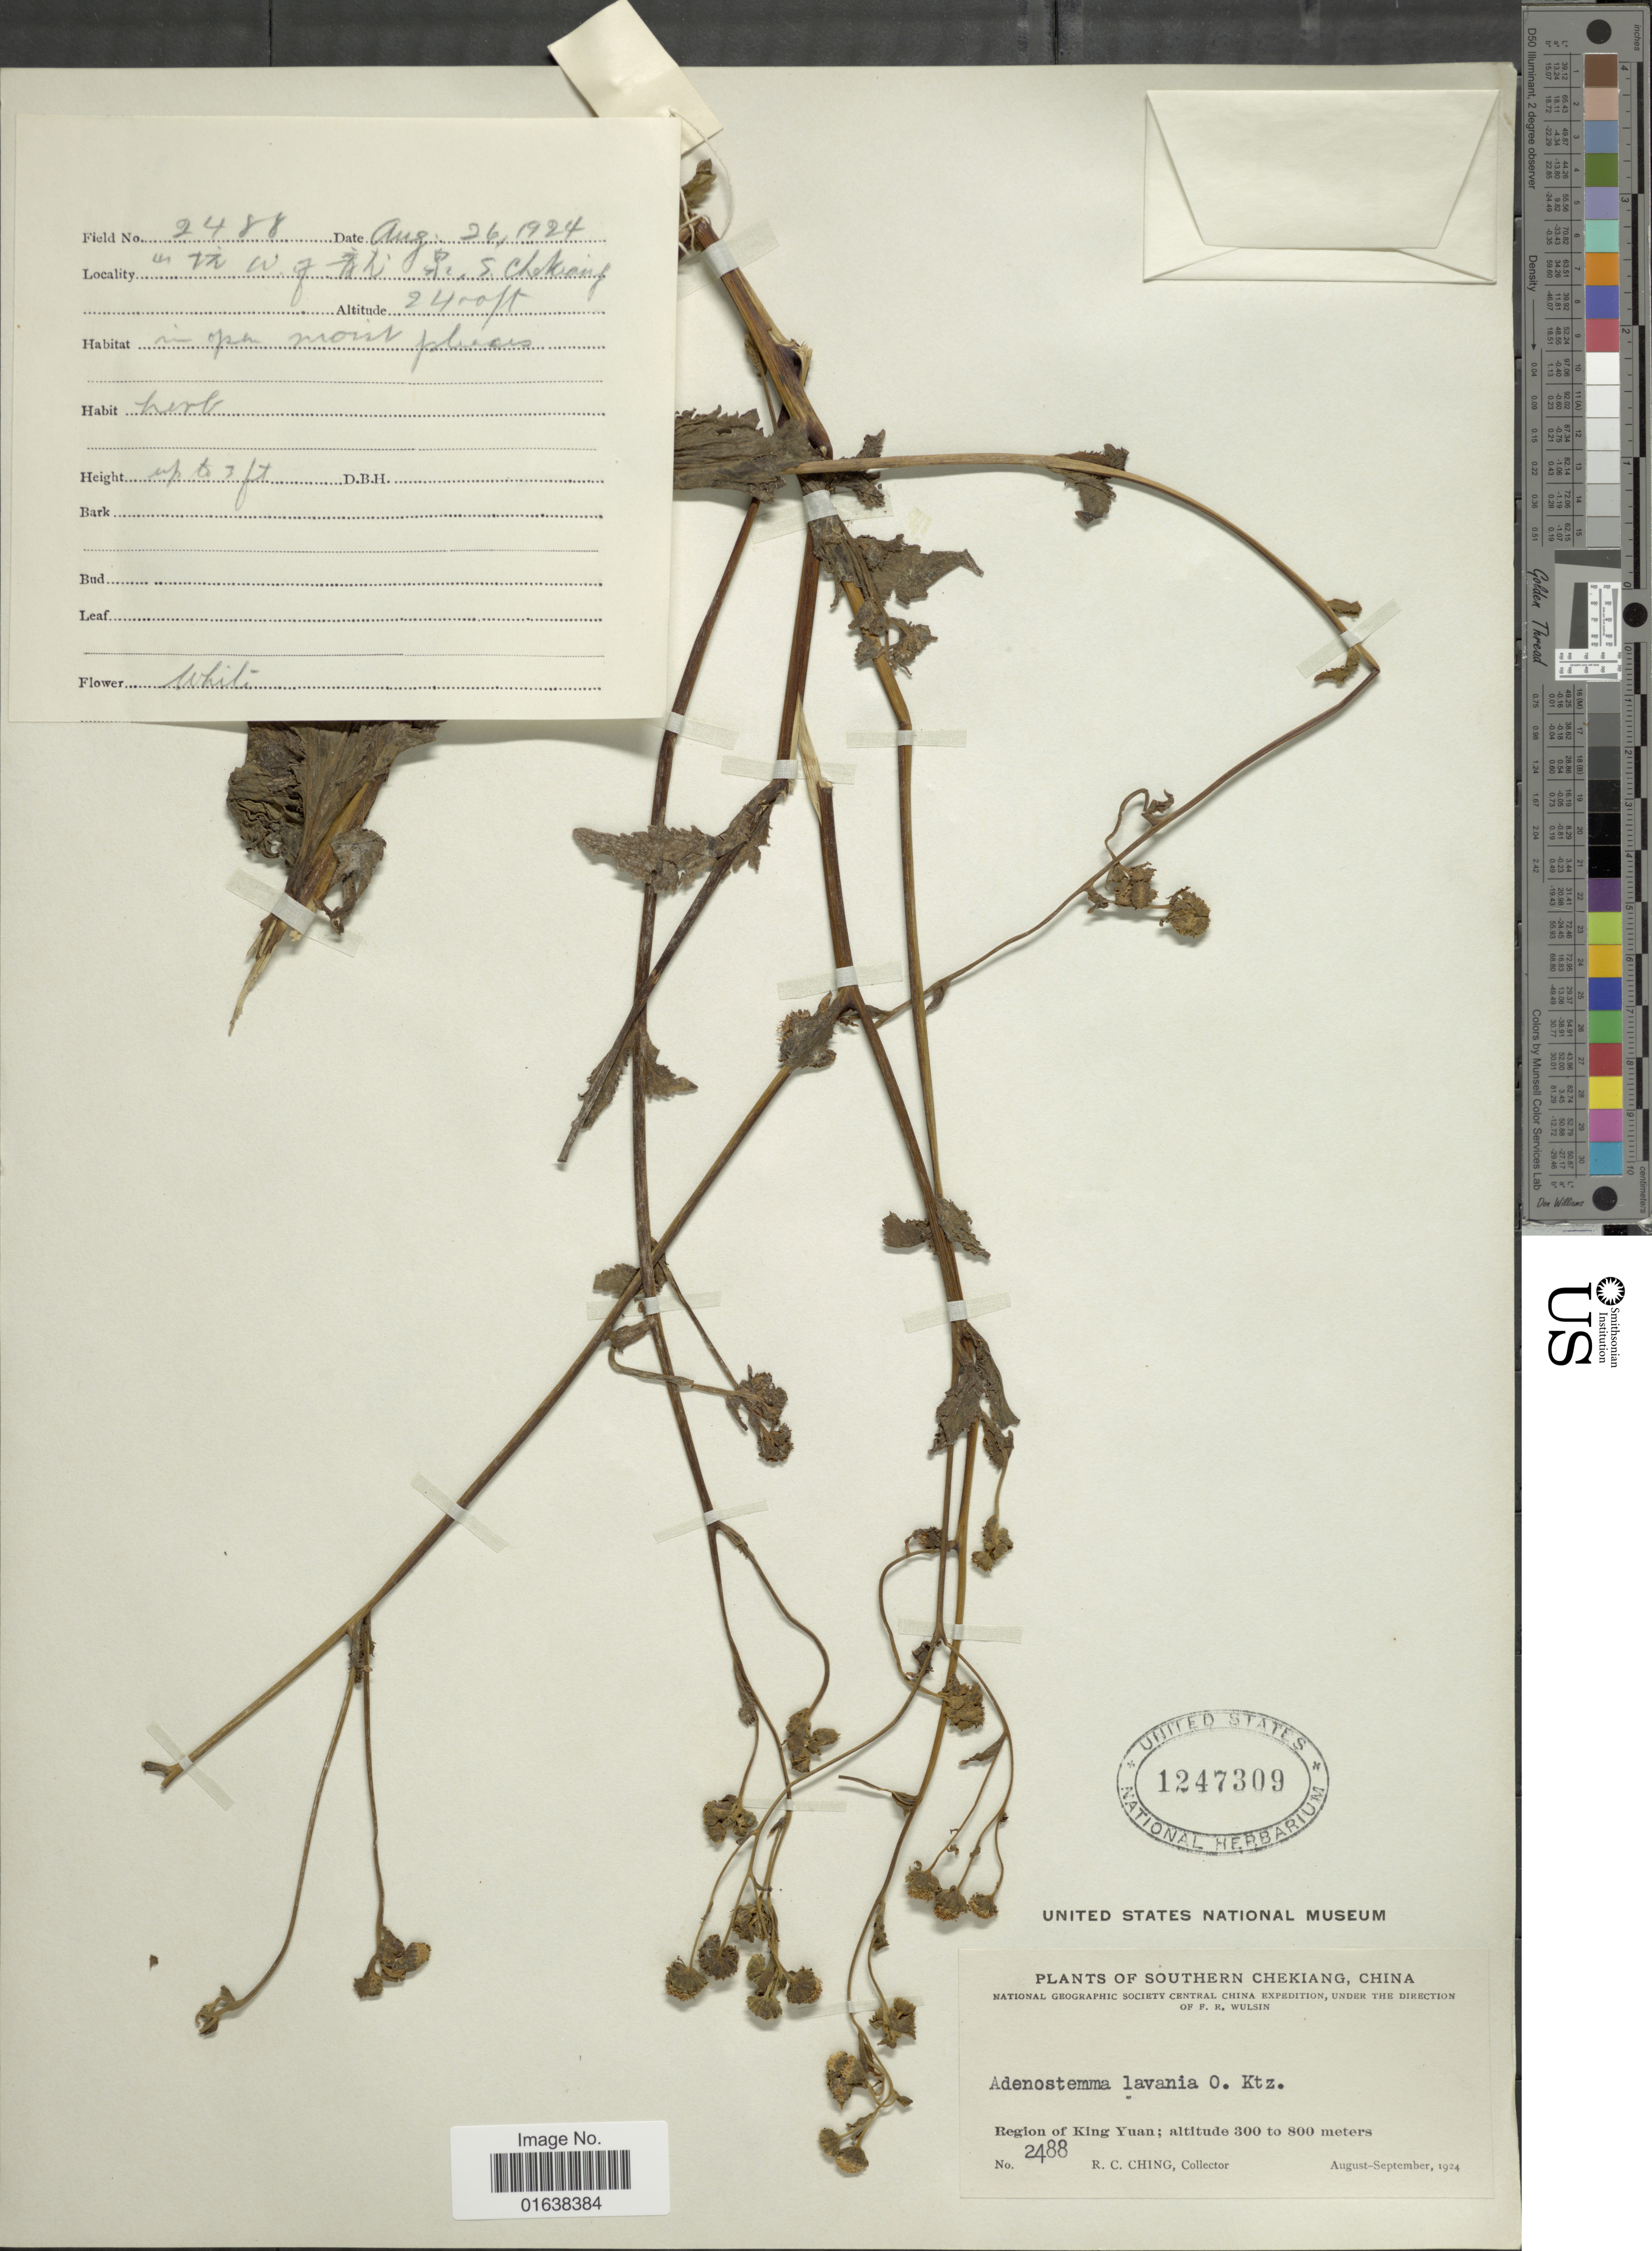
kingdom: Plantae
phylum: Tracheophyta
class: Magnoliopsida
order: Asterales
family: Asteraceae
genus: Adenostemma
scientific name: Adenostemma lavenia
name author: (L.) Kuntze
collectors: R. C. Ching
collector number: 2488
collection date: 1924-08-26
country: China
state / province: Zhejiang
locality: Southern Chekiang, China. Region of King Yuan, in open moist places.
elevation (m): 732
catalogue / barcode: US 1247309